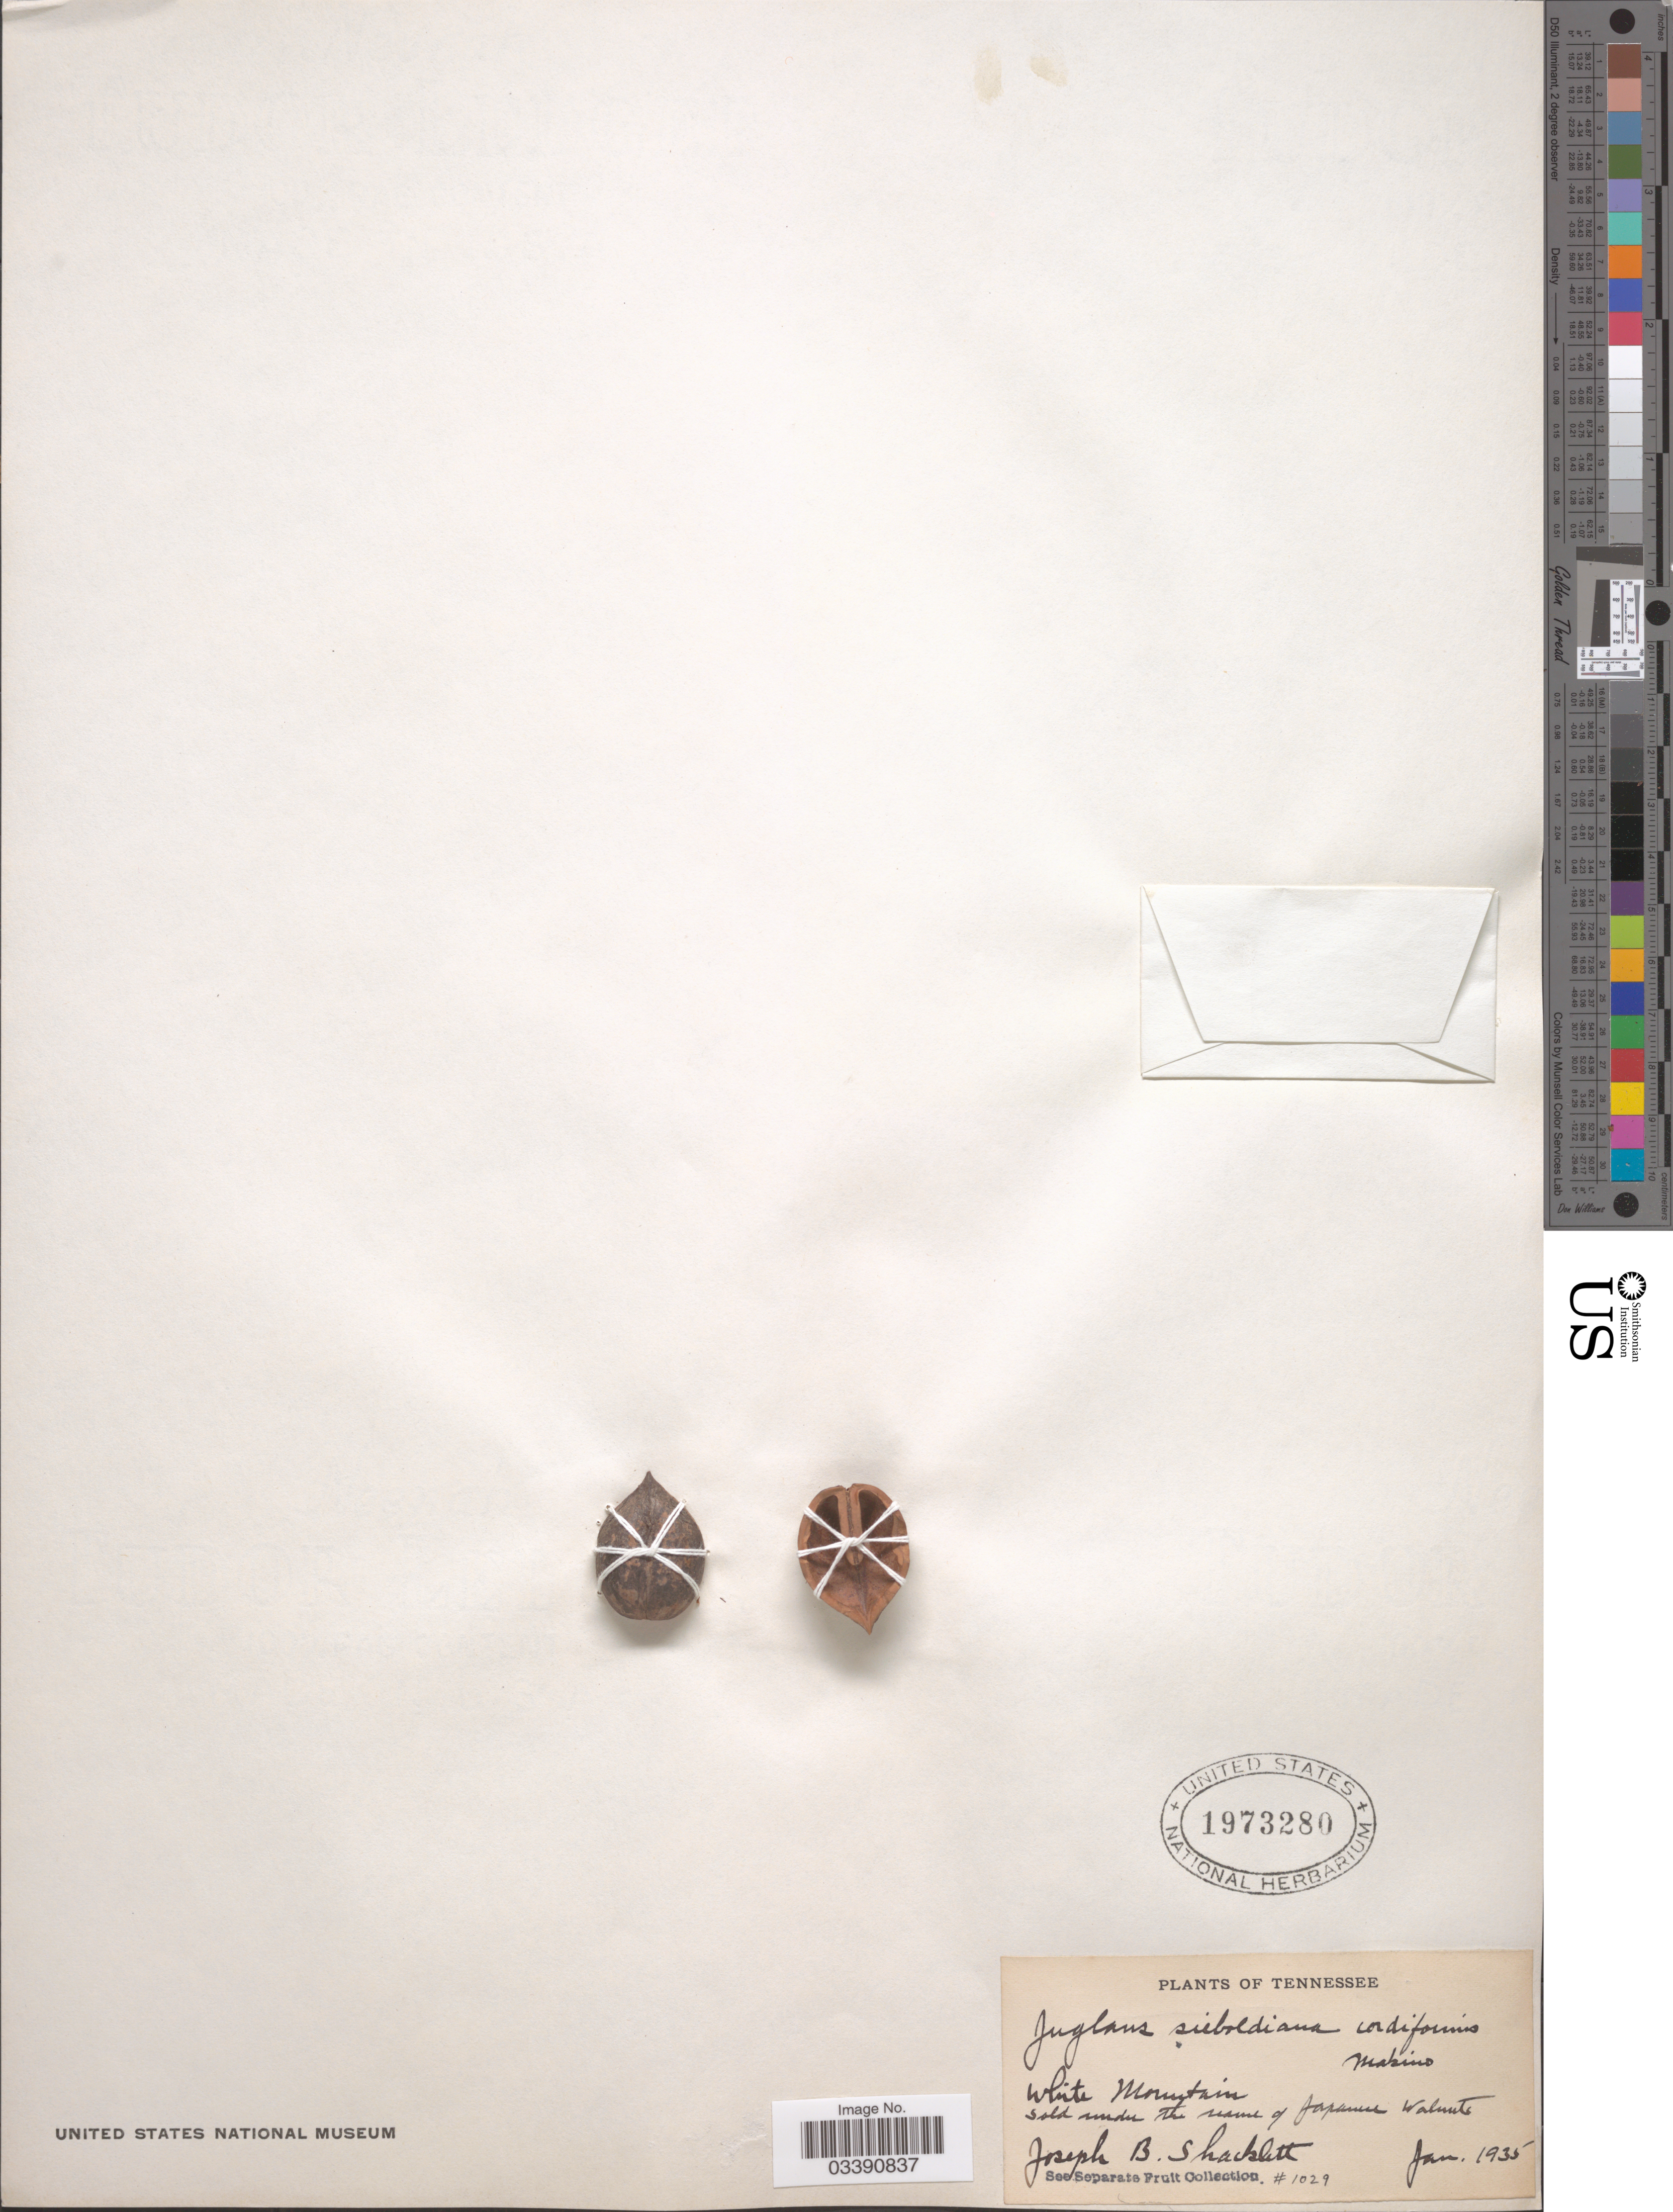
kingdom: Plantae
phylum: Tracheophyta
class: Magnoliopsida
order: Fagales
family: Juglandaceae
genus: Juglans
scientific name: Juglans sieboldiana var. cordiformis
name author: Makino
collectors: J. Shacklett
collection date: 1935-01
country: United States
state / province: Tennessee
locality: White Mountain.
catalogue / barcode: US 1973280